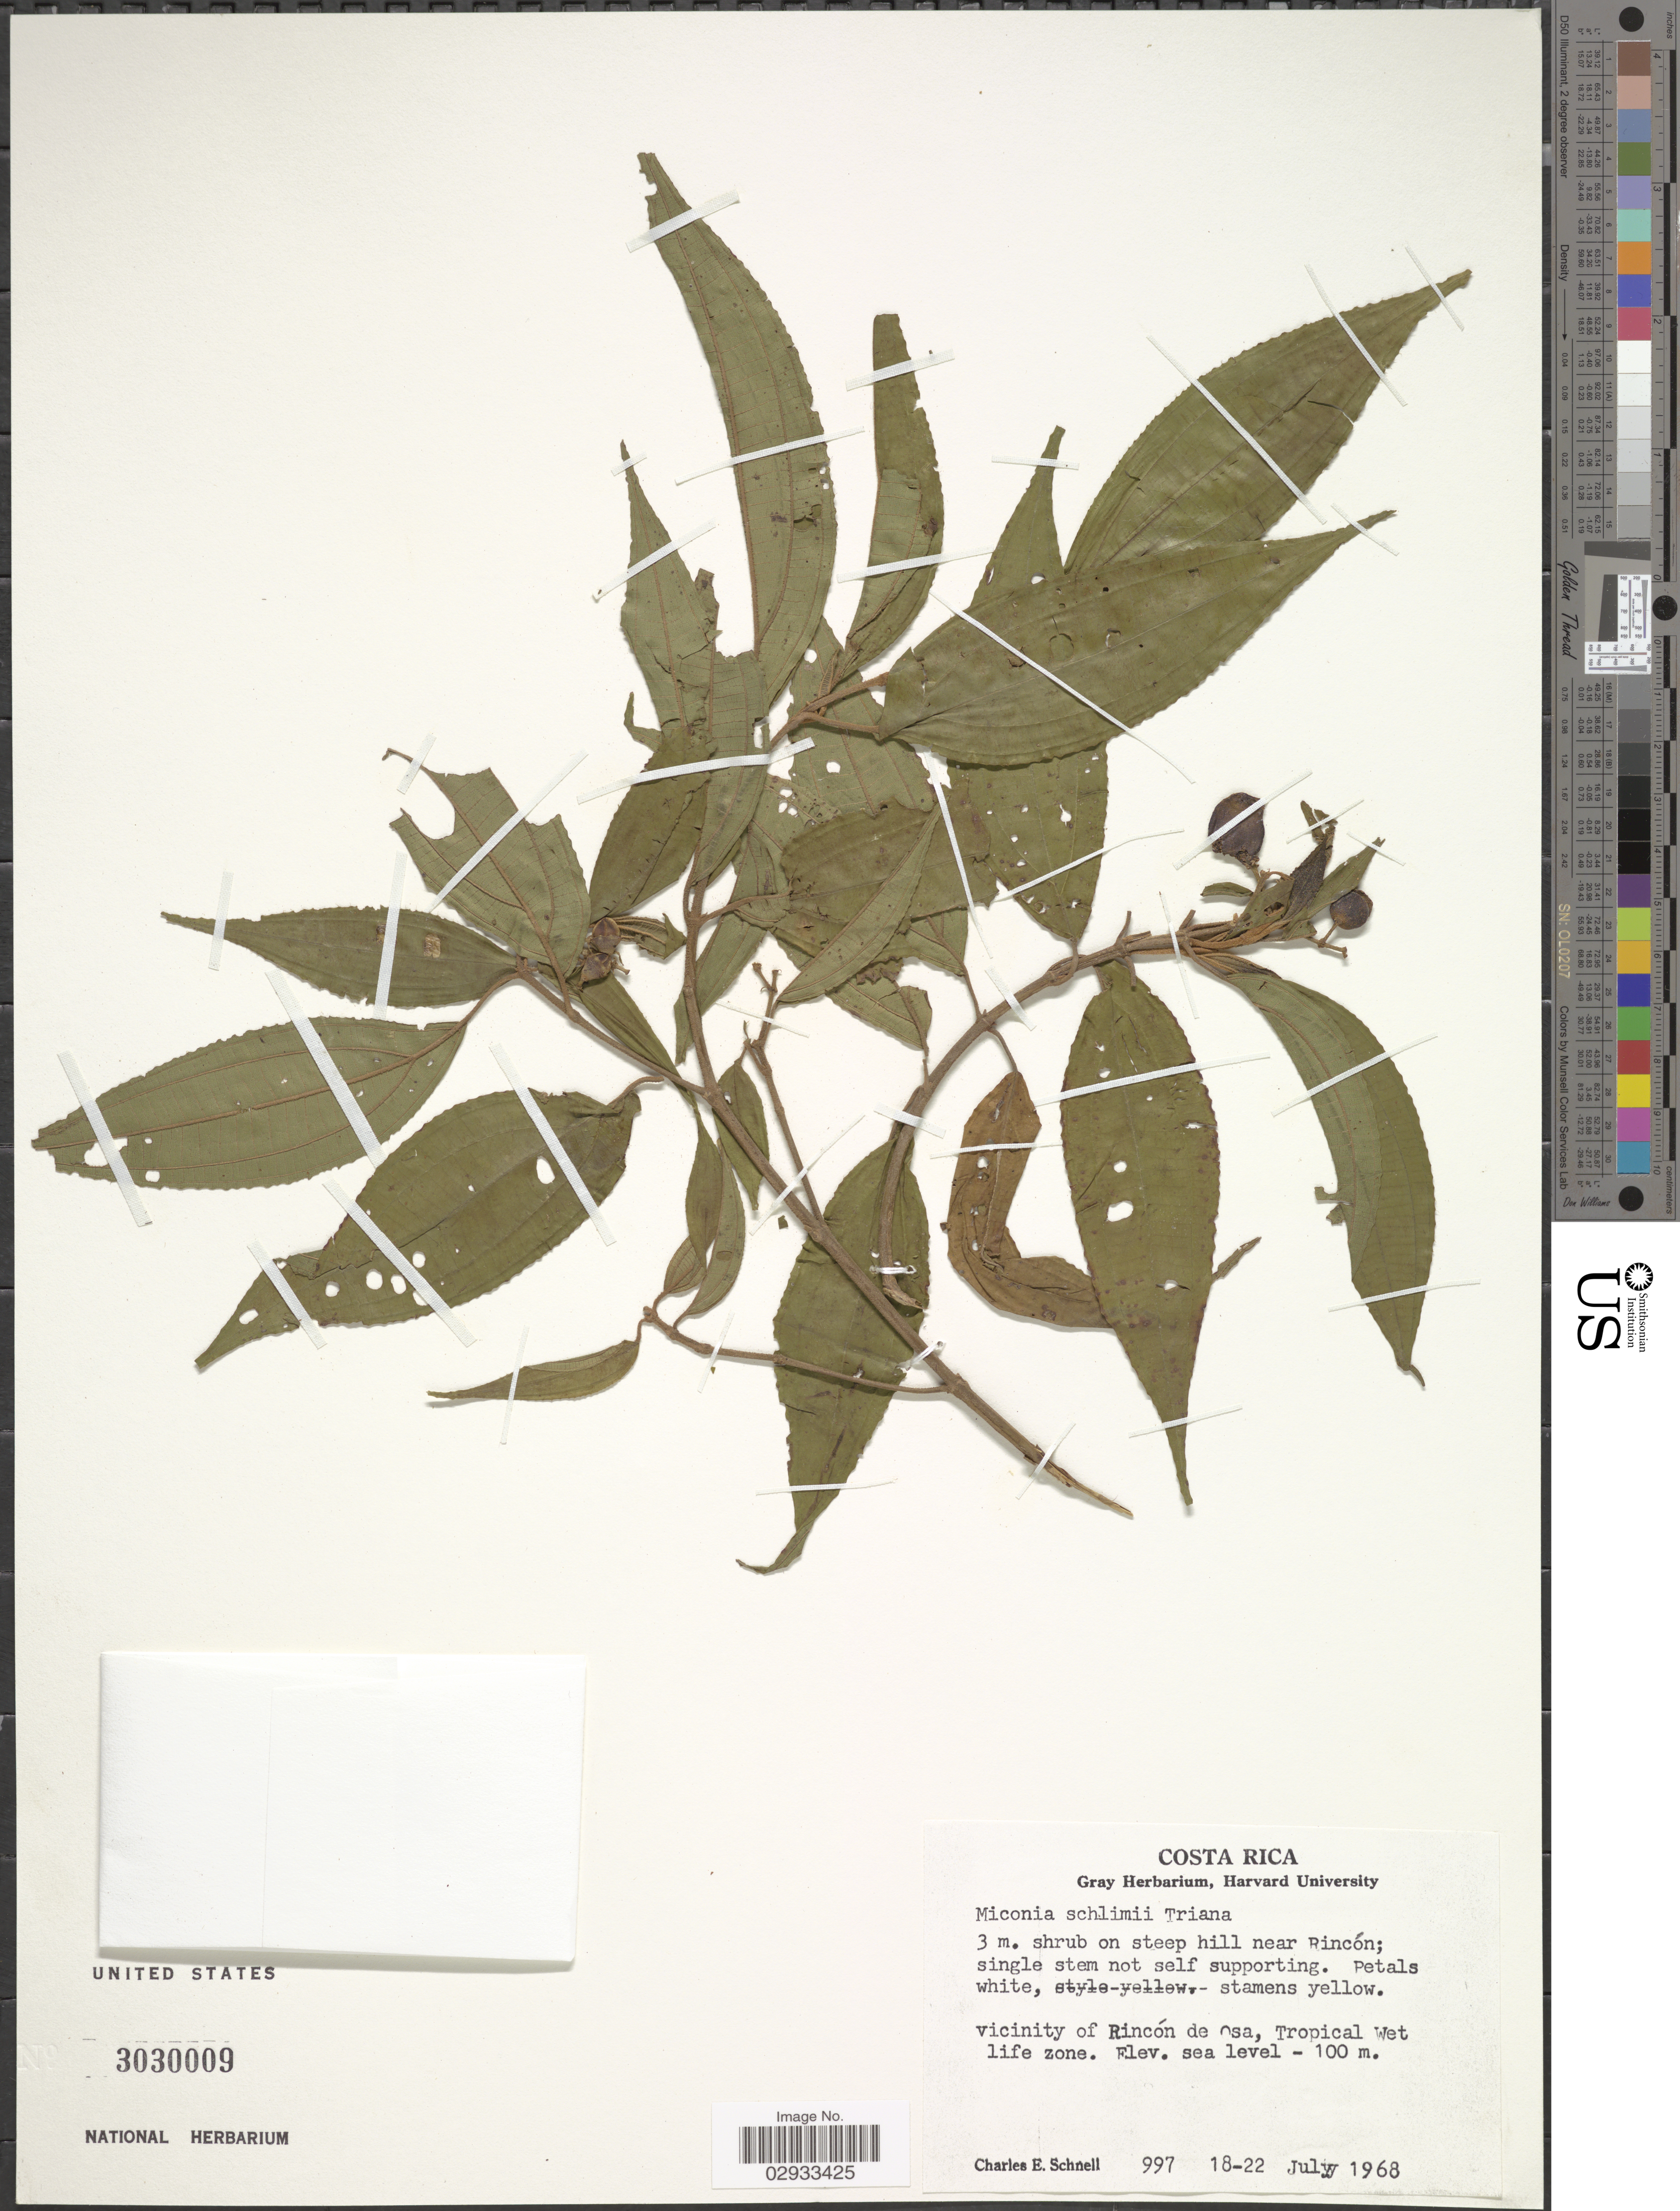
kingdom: Plantae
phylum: Tracheophyta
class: Magnoliopsida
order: Myrtales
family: Melastomataceae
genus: Miconia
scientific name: Miconia schlimii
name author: Triana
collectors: C. Schnell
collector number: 997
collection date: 1968-07-18/1968-07-22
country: Costa Rica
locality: Vicinity of Rincón de Osa.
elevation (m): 0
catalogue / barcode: US 3030009